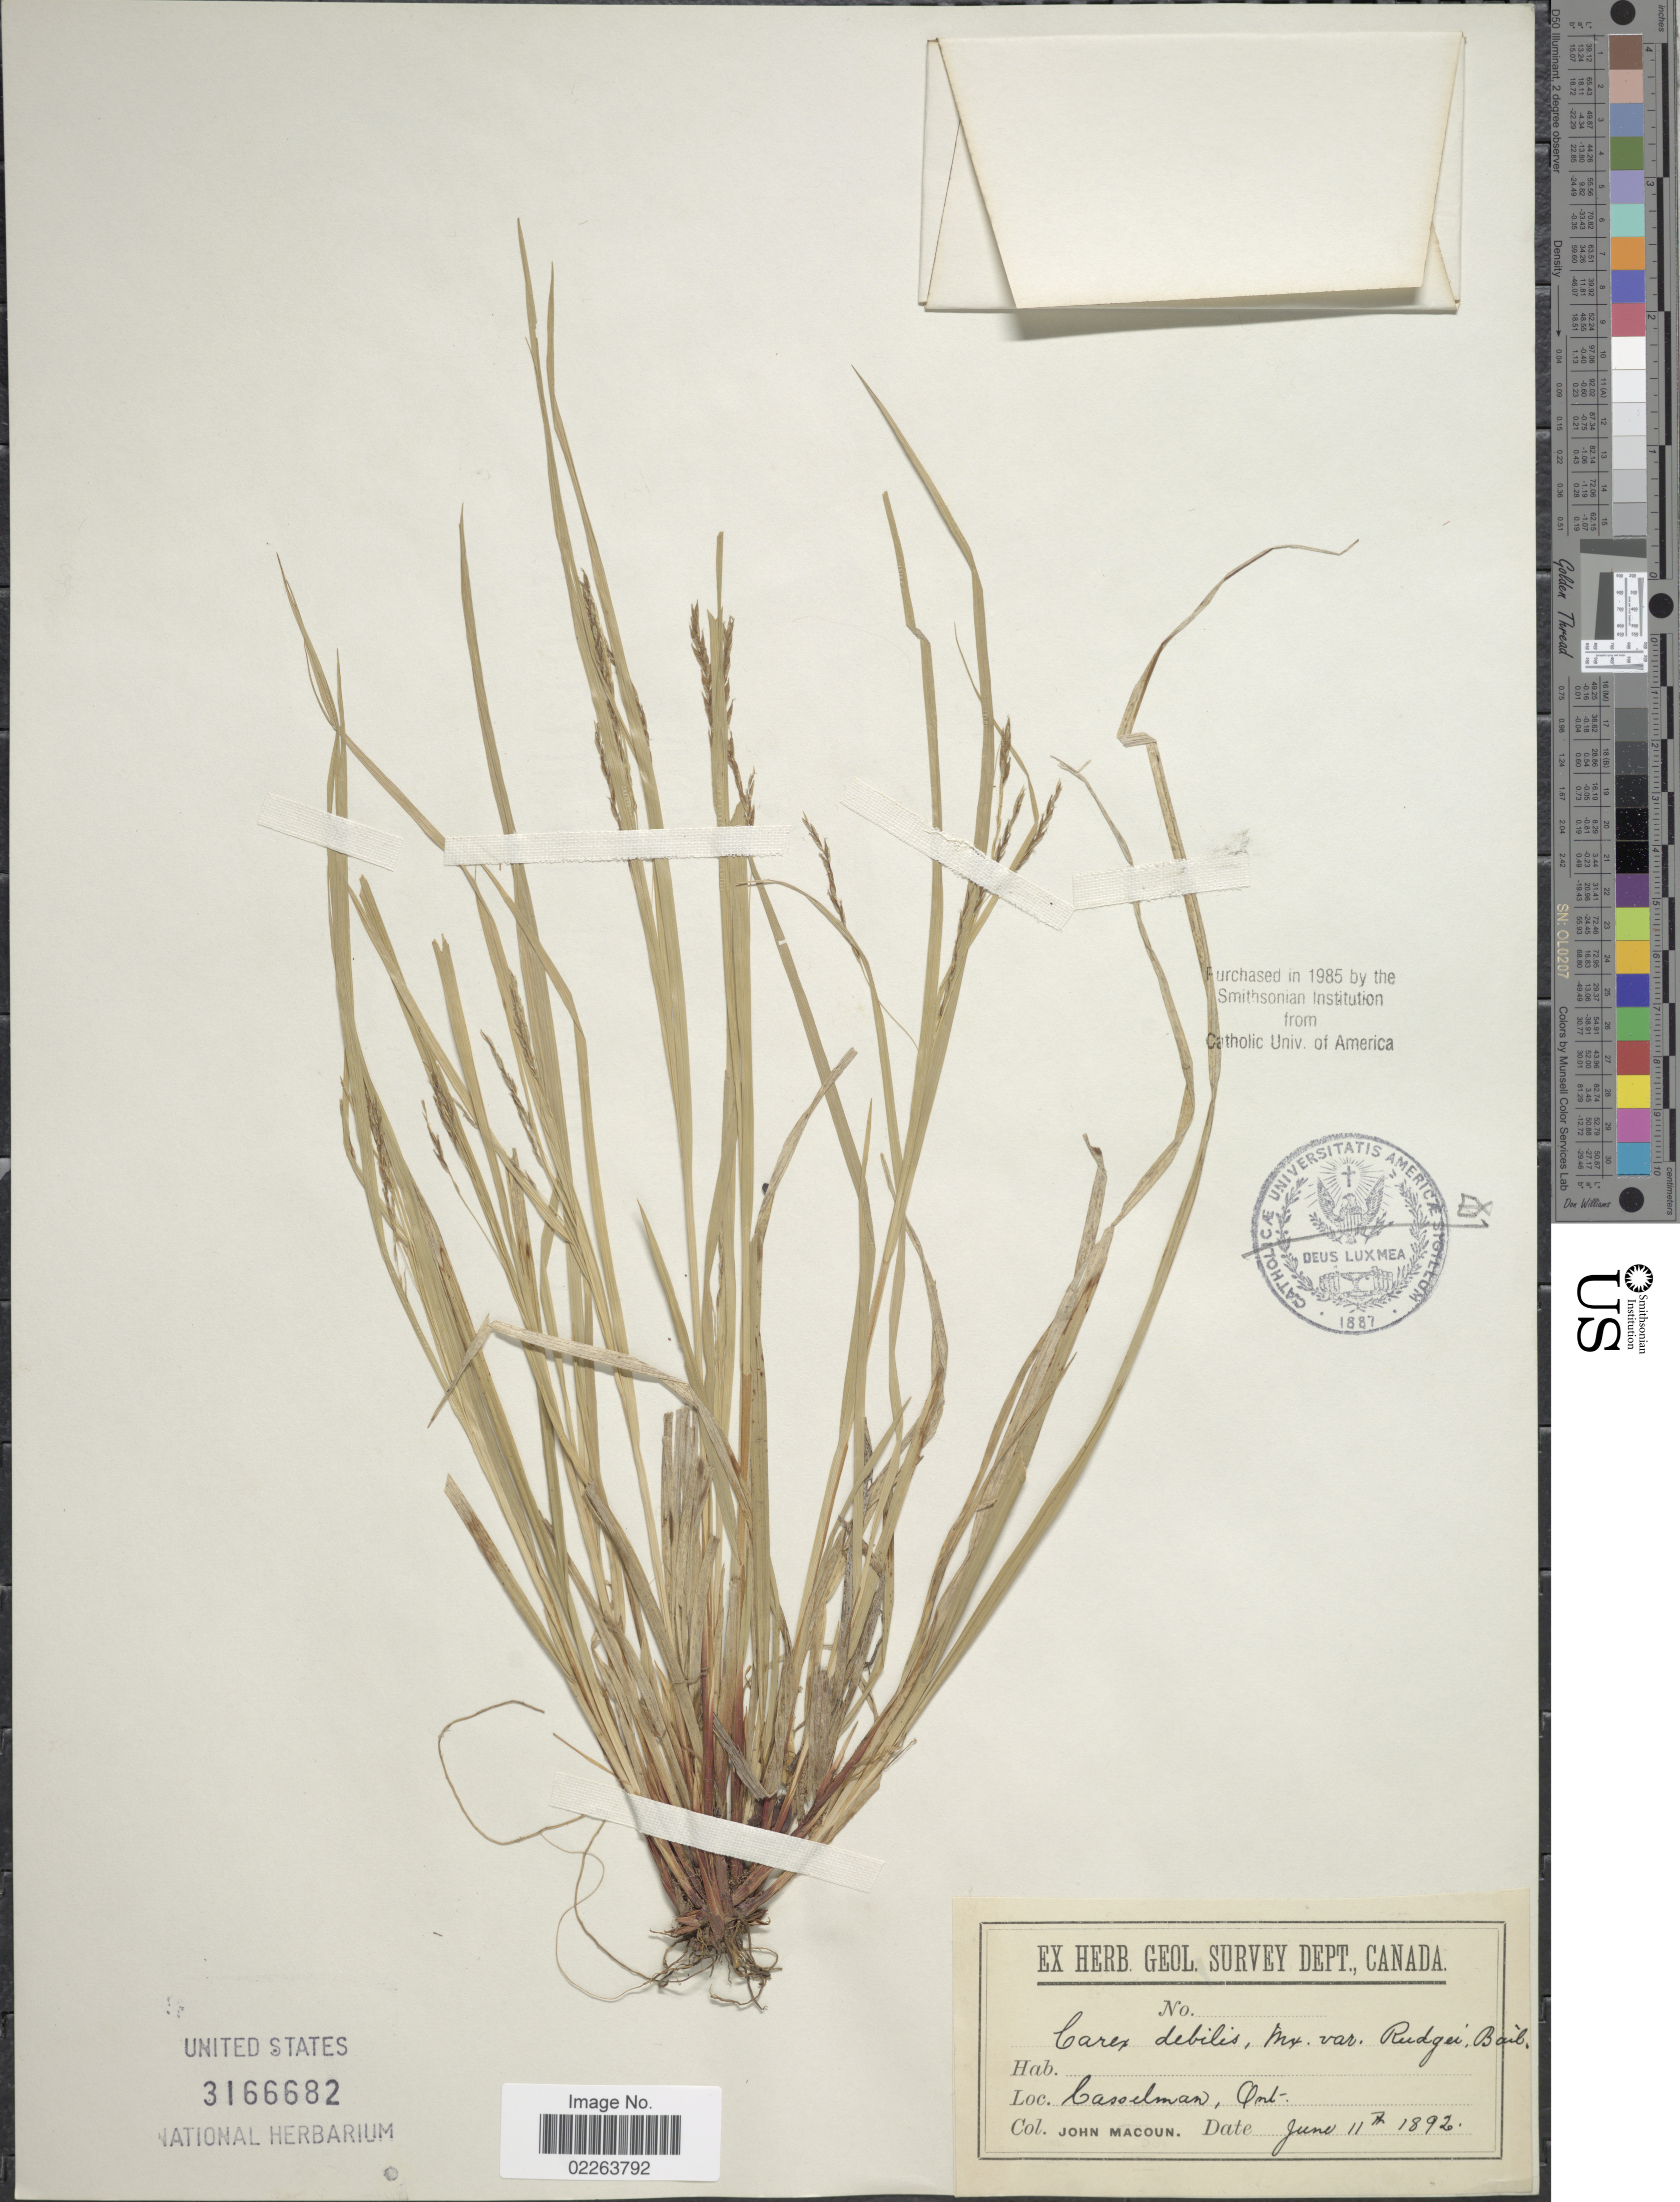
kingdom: Plantae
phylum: Tracheophyta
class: Liliopsida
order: Poales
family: Cyperaceae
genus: Carex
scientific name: Carex flexuosa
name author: Muhl. ex Willd.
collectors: J. Macoun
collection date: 1892-06-11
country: Canada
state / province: Ontario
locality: Casselman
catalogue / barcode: US 3166682